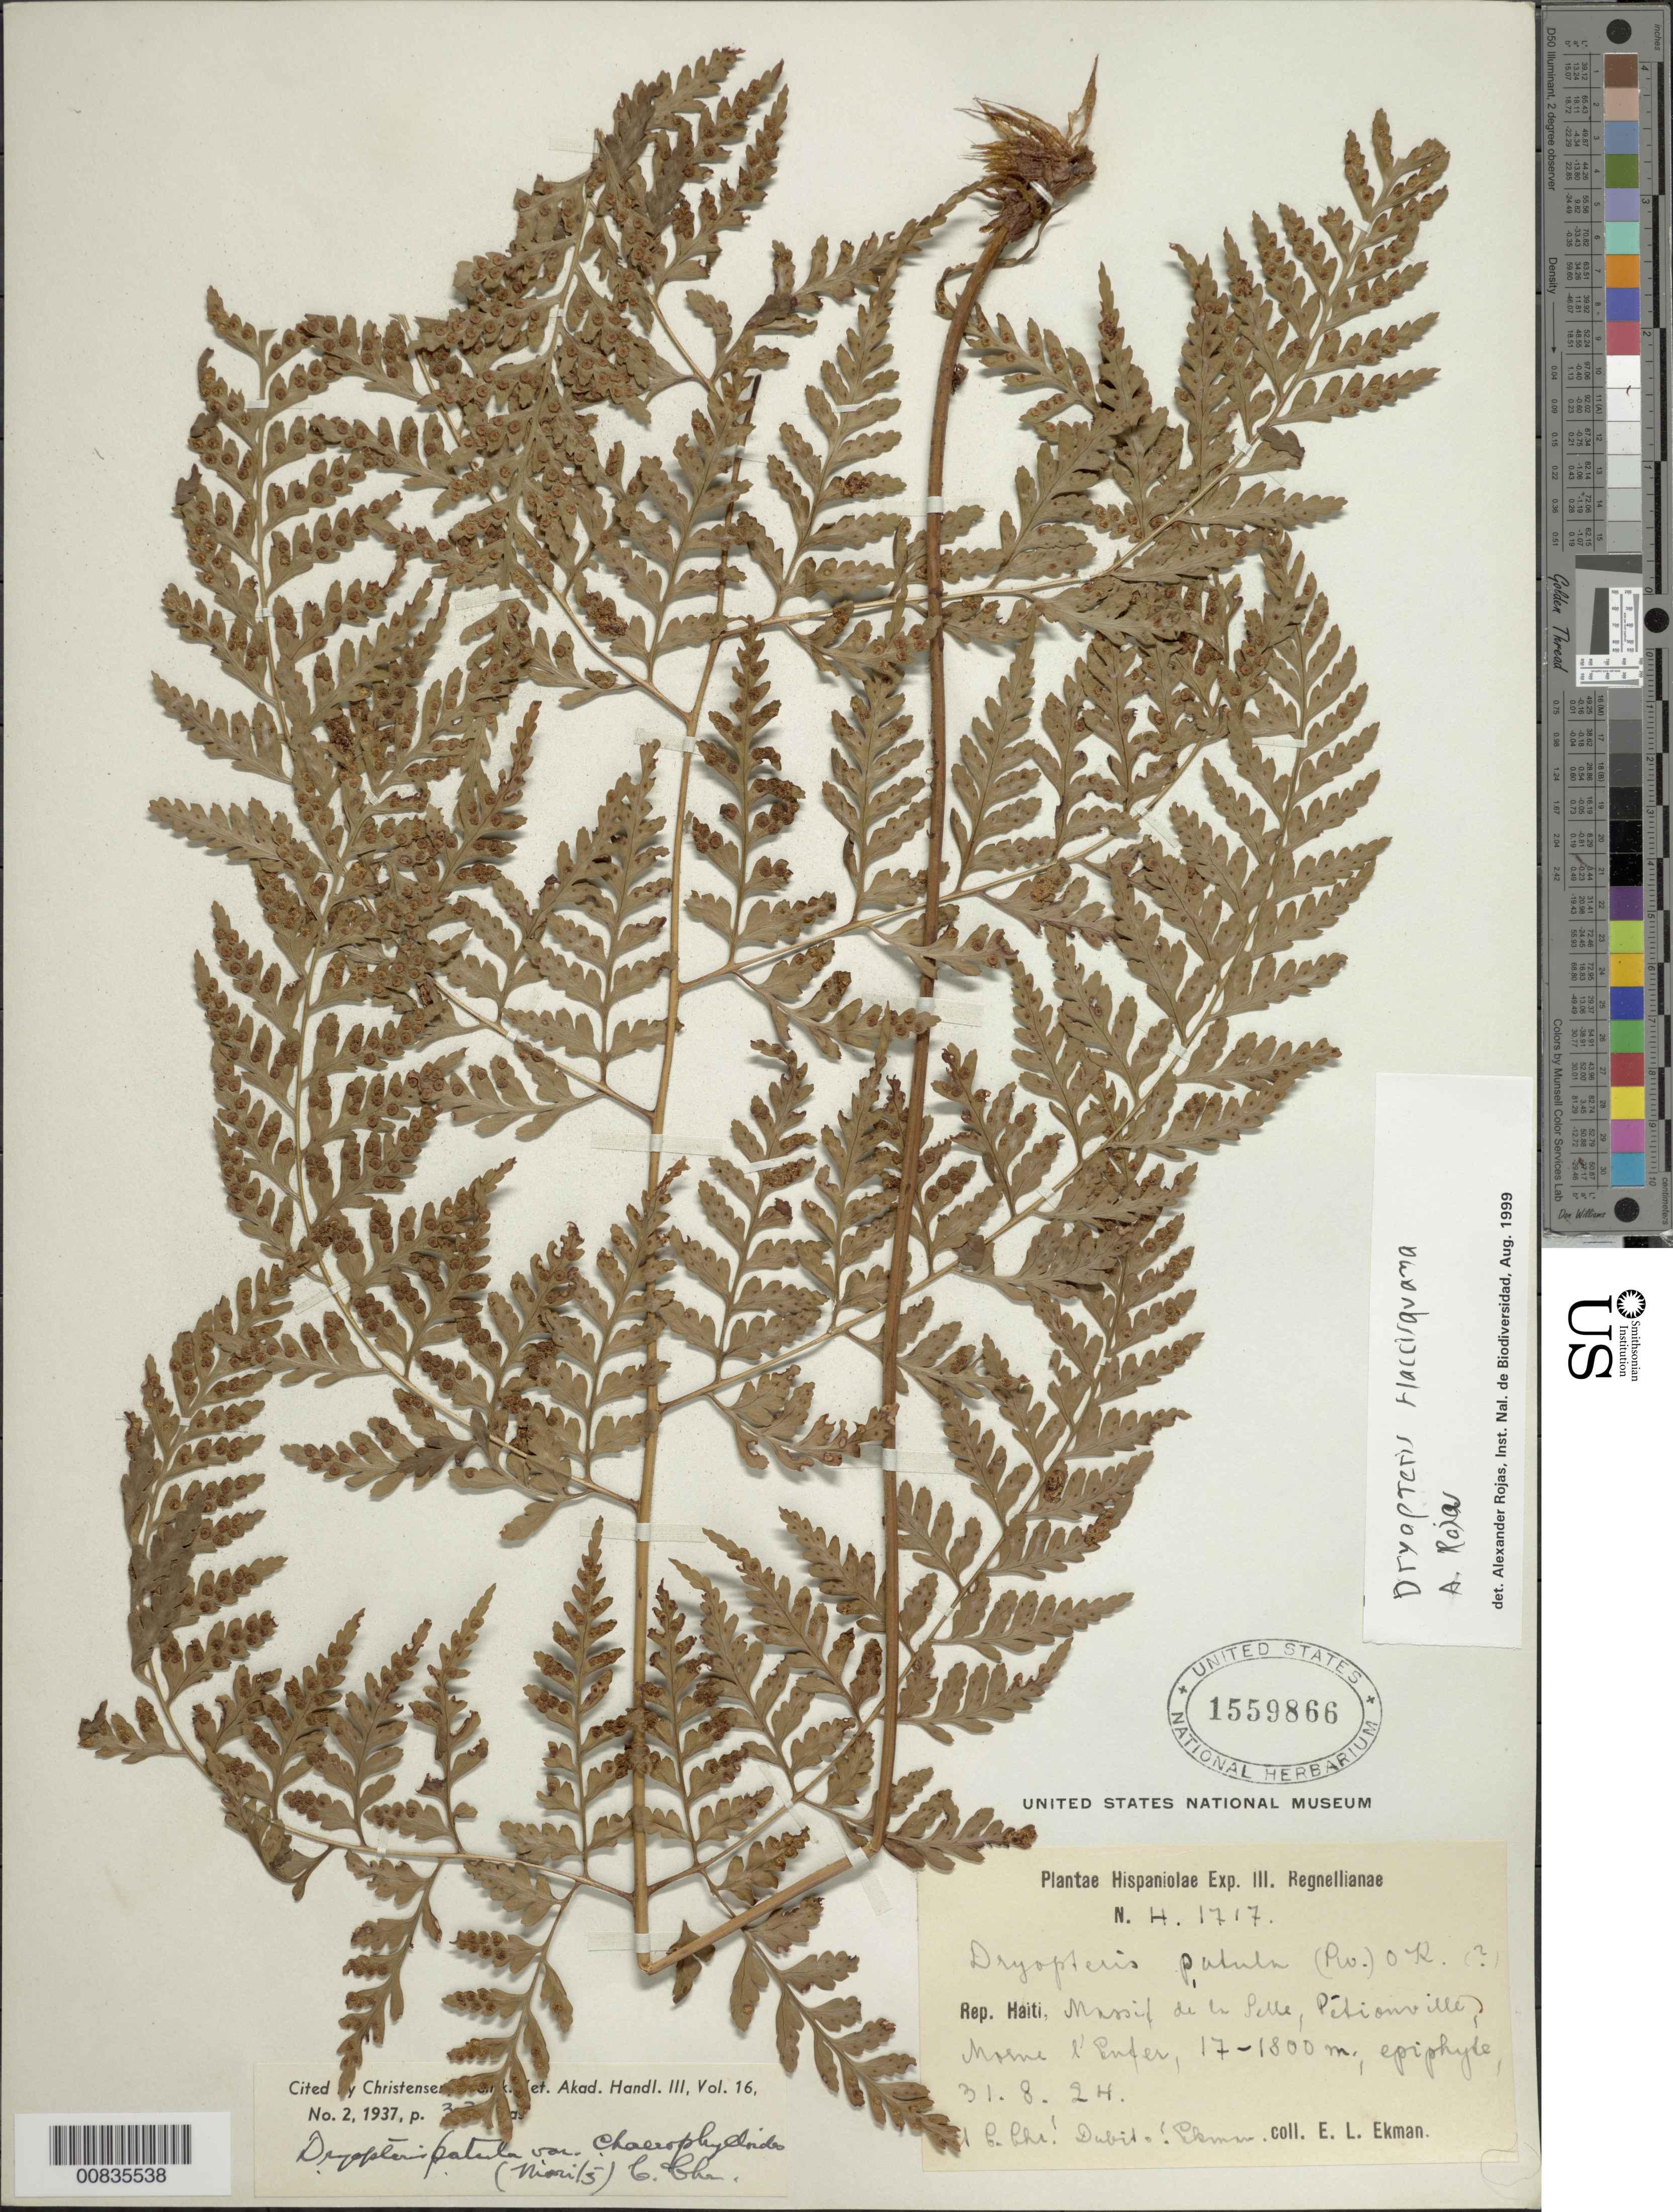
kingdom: Plantae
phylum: Tracheophyta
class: Polypodiopsida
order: Polypodiales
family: Dryopteridaceae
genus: Dryopteris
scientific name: Dryopteris flaccisquama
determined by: Rojas, A.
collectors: E. L. Ekman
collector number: H 1717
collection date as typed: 31 Aug 1924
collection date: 1924-08-31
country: Haiti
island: Hispaniola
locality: Massif de la Selle, Pétionville, Morne l'Enfer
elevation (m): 1700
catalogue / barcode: US 1559866